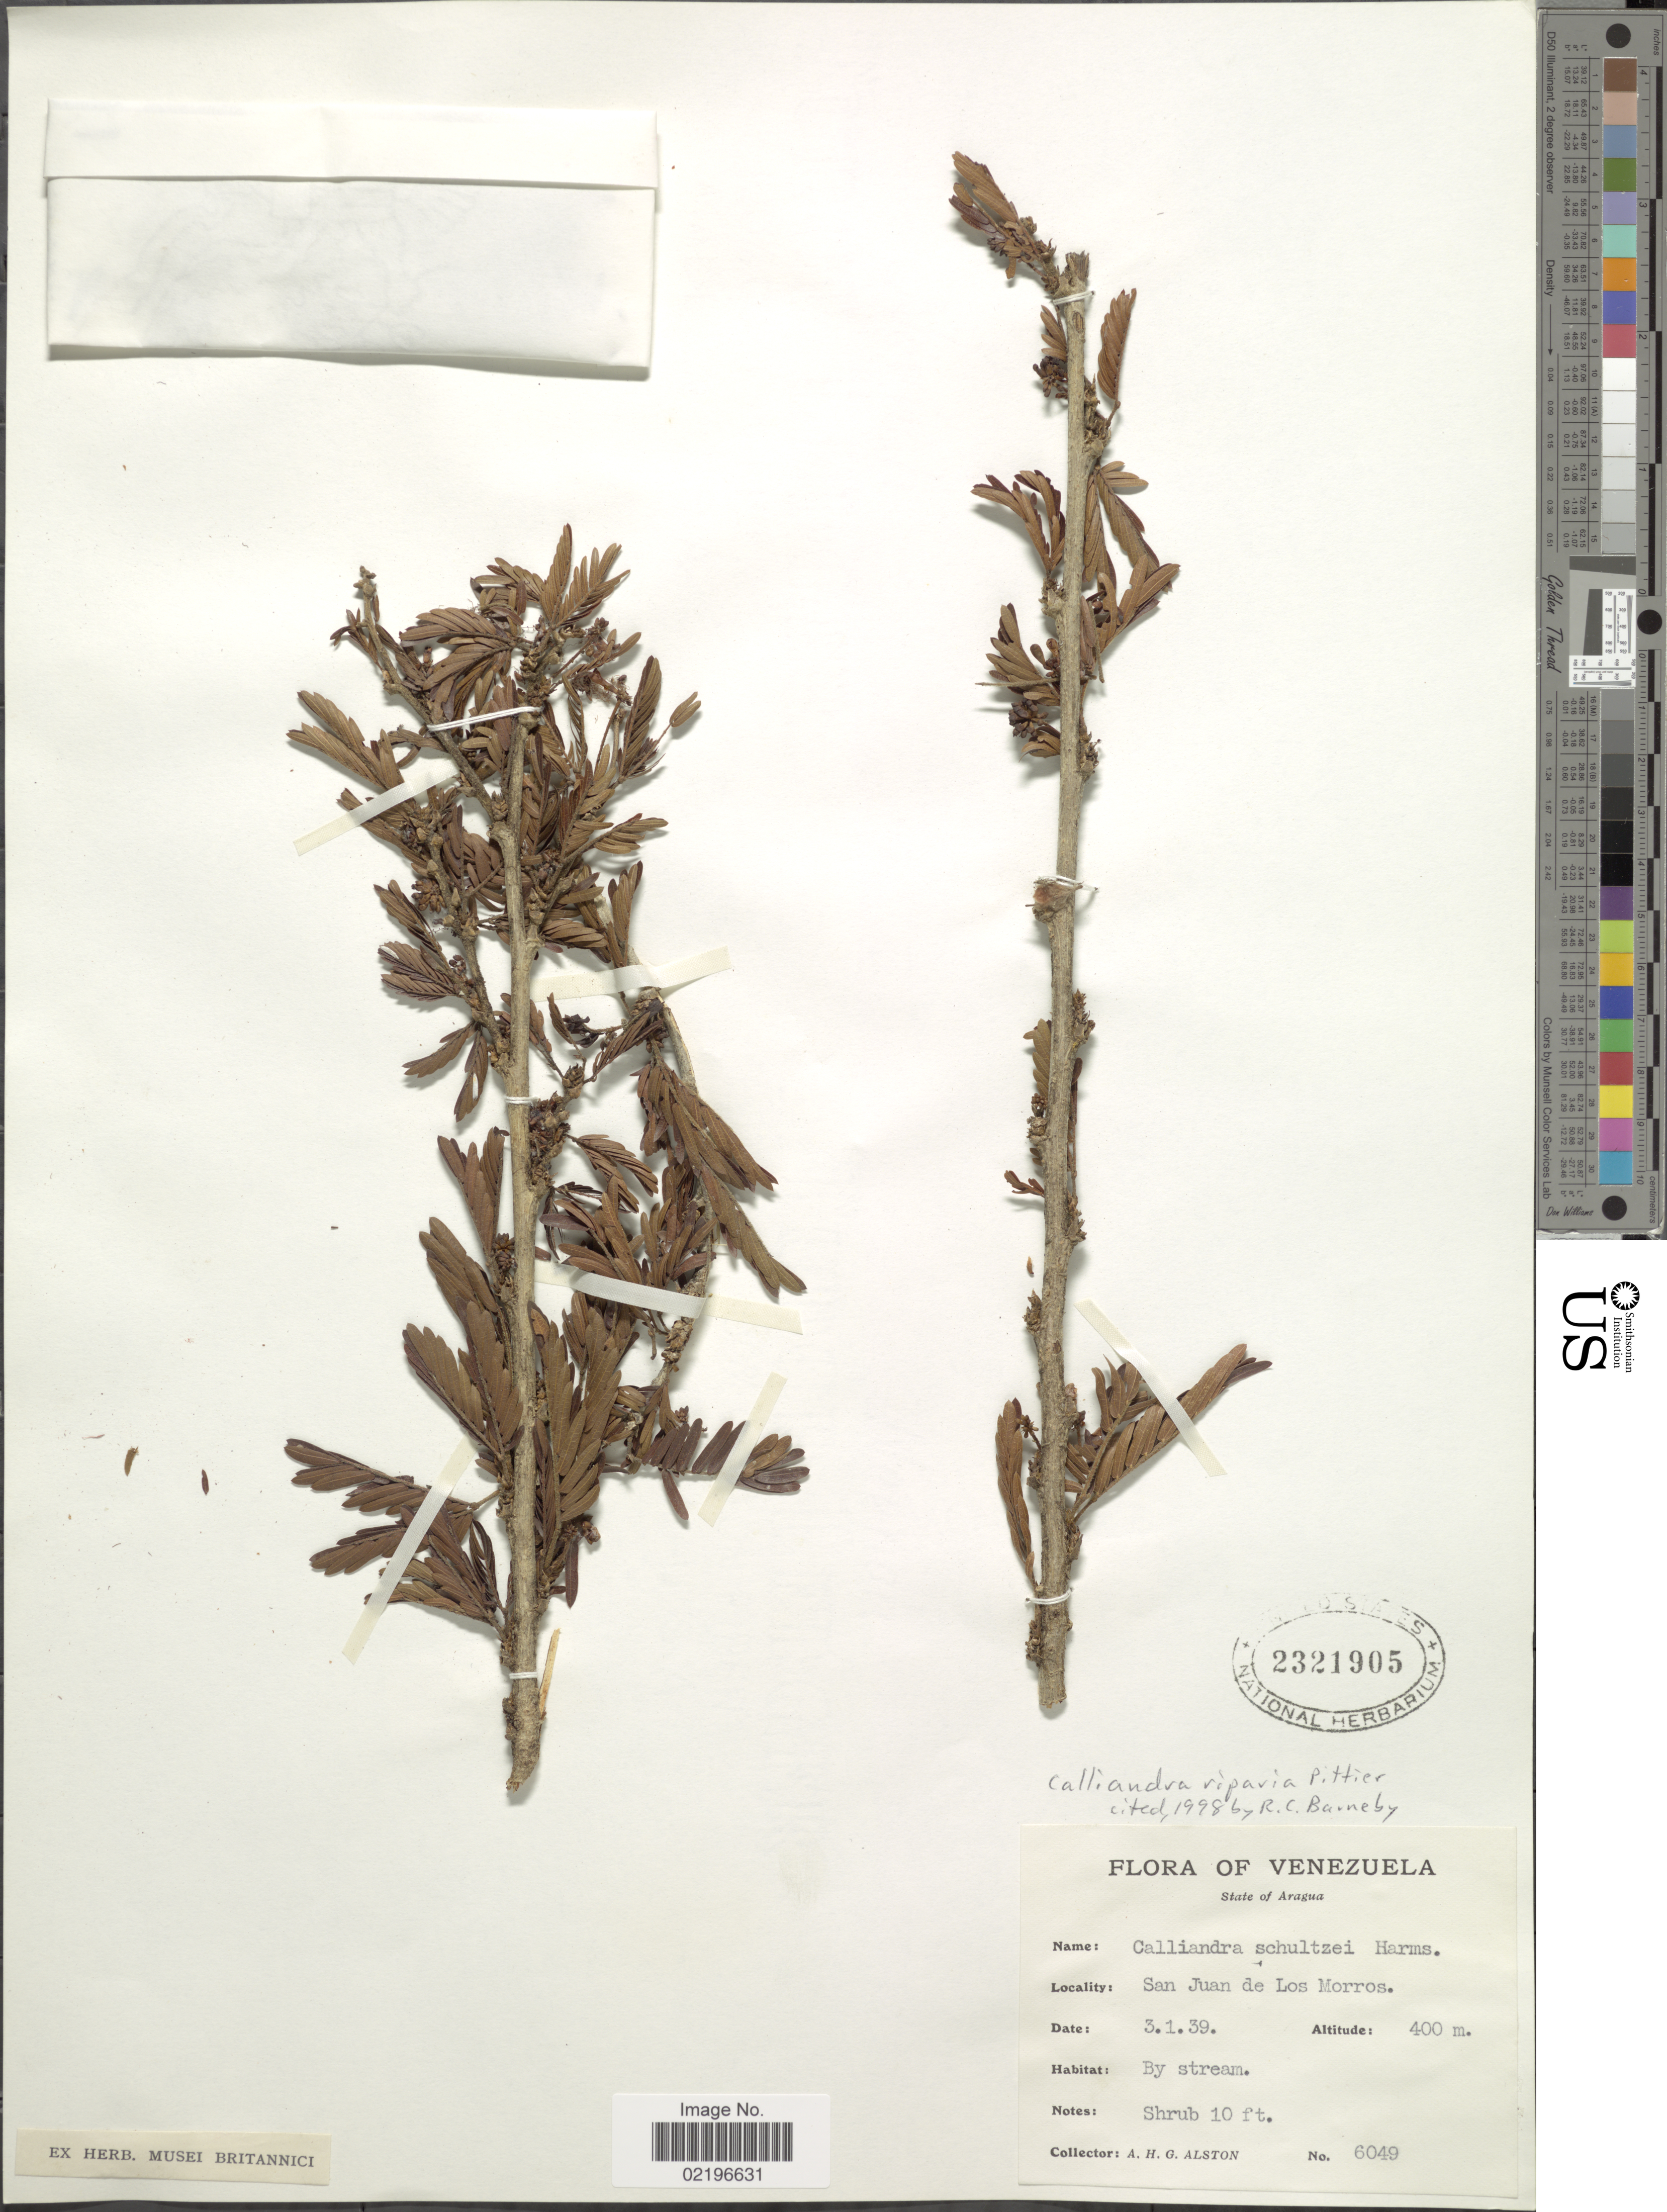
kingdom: Plantae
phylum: Tracheophyta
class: Magnoliopsida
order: Fabales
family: Fabaceae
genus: Calliandra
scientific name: Calliandra riparia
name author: Pittier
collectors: A. H. Alston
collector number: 6049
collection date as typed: Transcribed d/m/y: 3/1/39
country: Venezuela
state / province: Aragua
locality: San Juan de Los Morros.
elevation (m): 400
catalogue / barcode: US 2321905